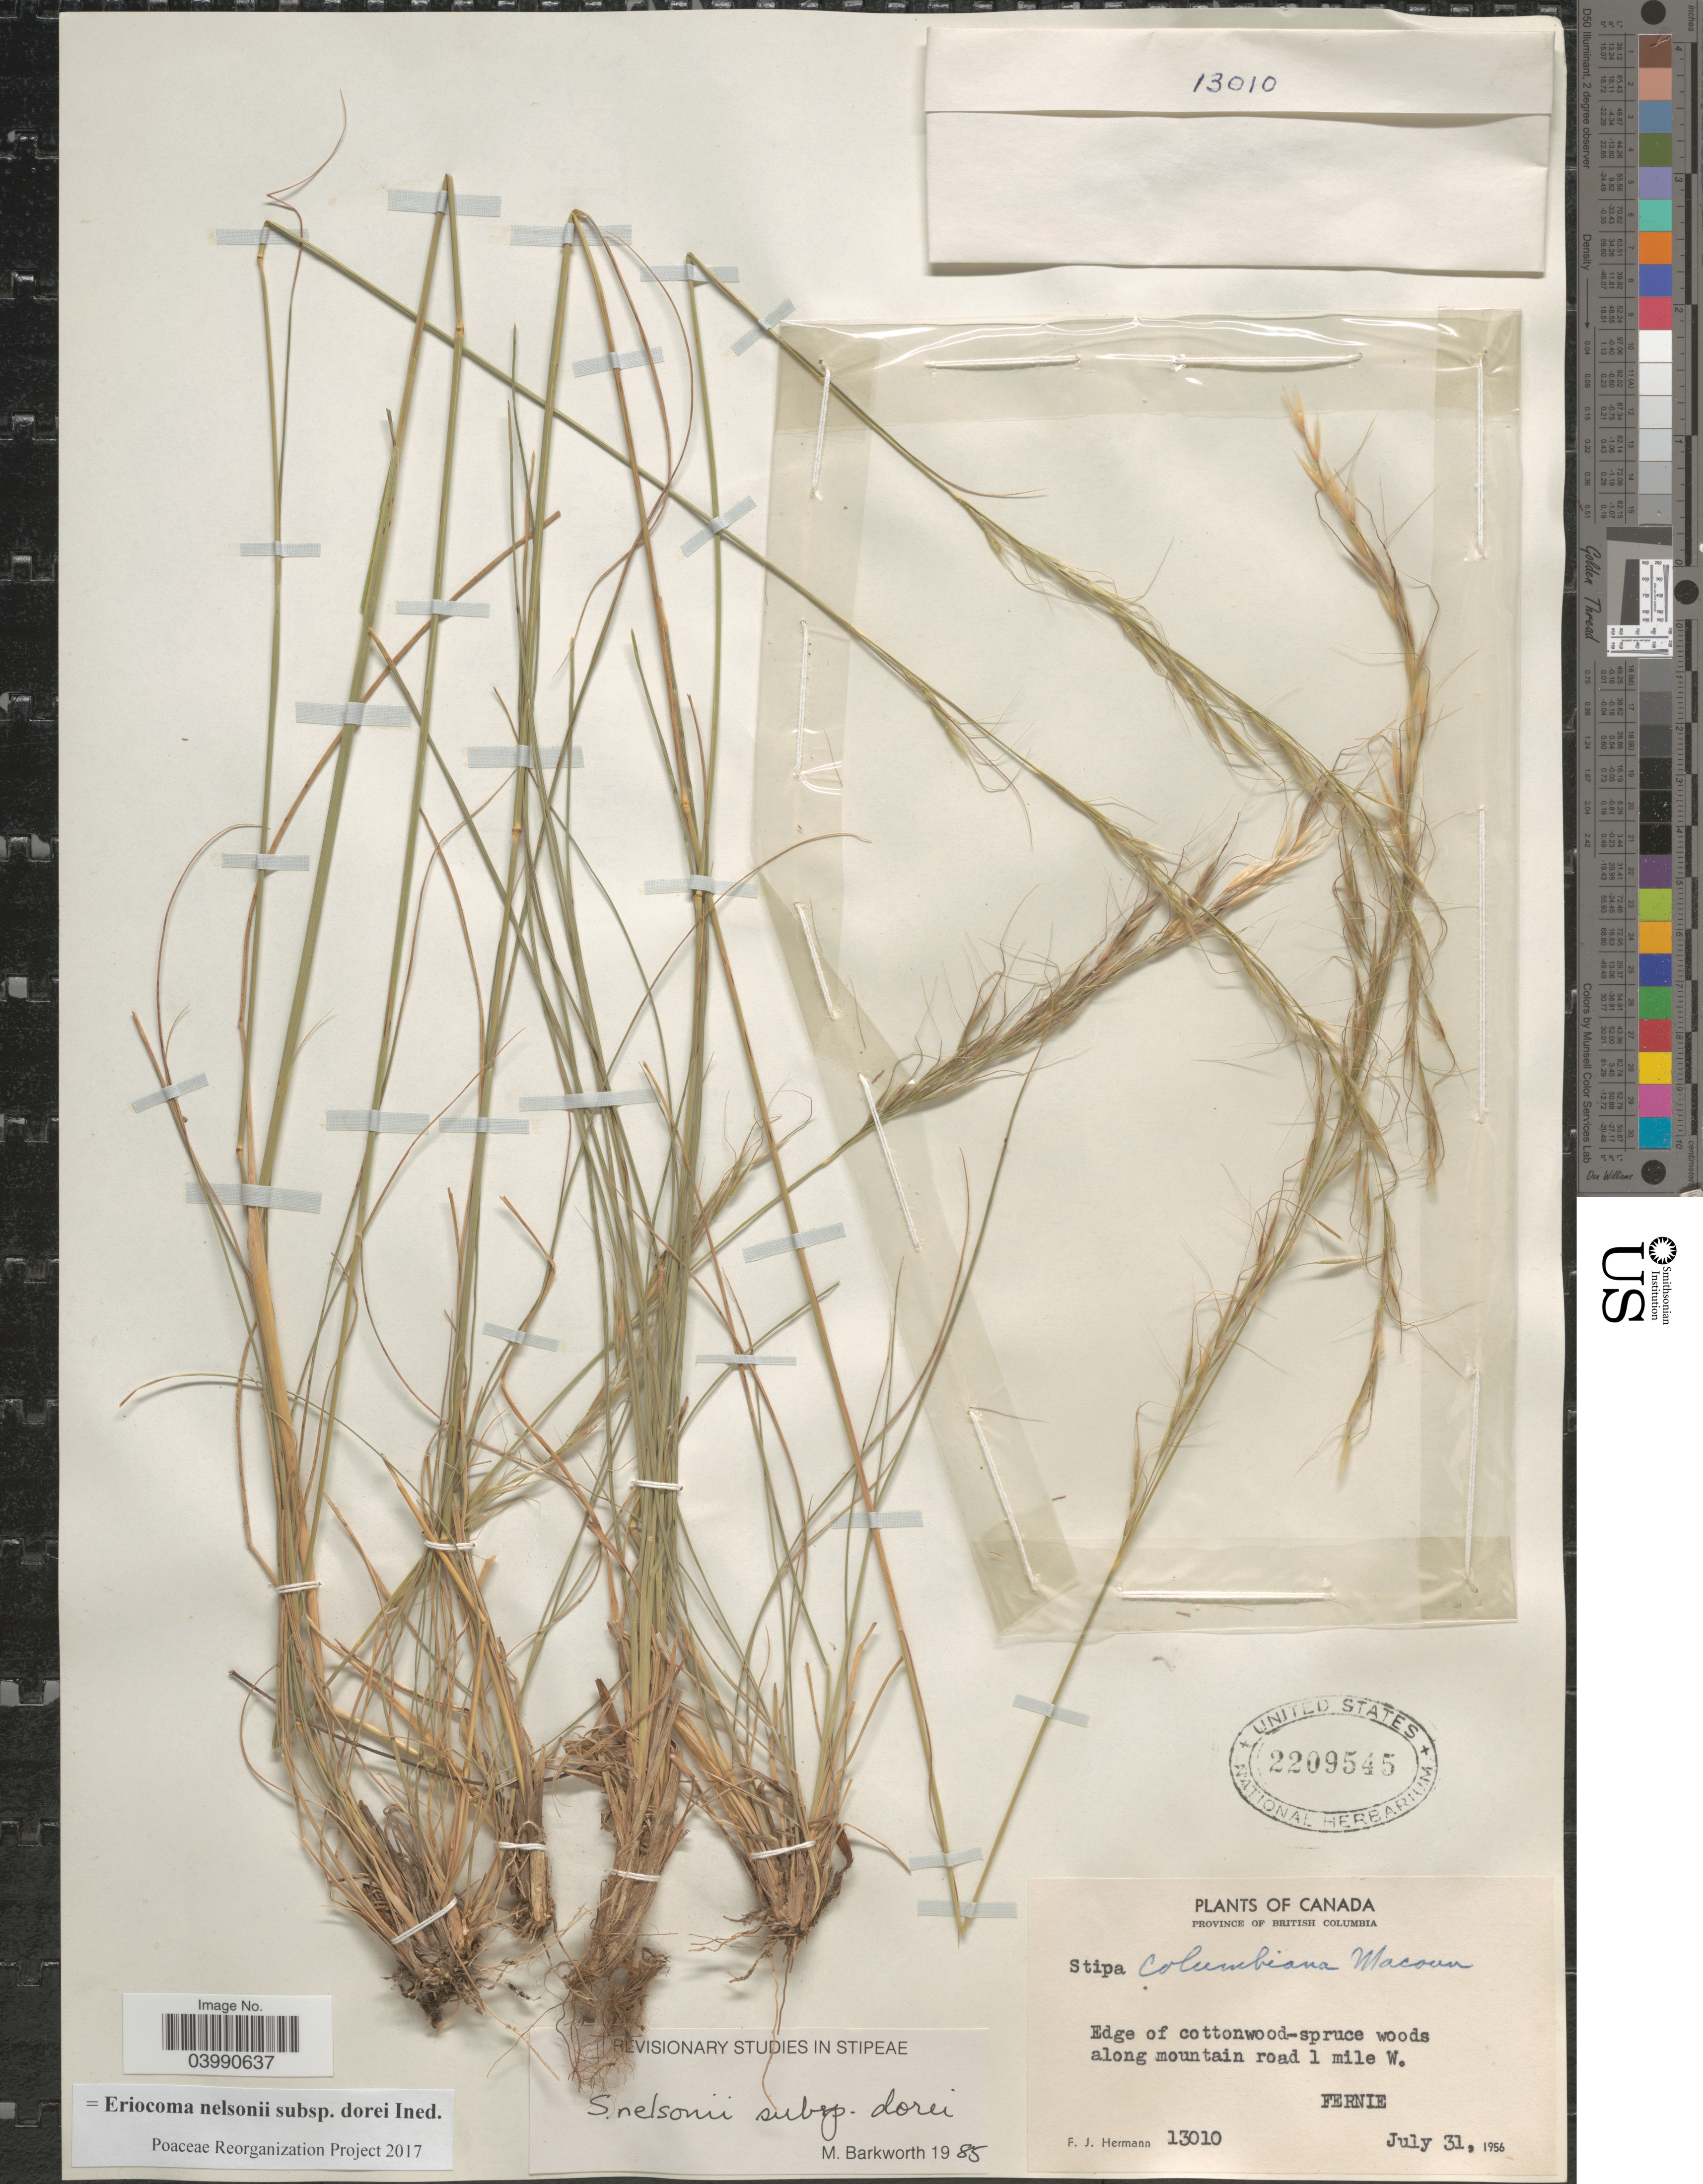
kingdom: Plantae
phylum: Tracheophyta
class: Liliopsida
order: Poales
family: Poaceae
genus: Eriocoma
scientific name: Eriocoma nelsonii subsp. dorei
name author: (Barkworth & J. Maze) Romasch.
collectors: F. J. Hermann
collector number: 13010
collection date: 1956-07-31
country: Canada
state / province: British Columbia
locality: Edge of cottonwood-spruce woods along mountain road 1 mile W. Fernie.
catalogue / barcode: US 2209545